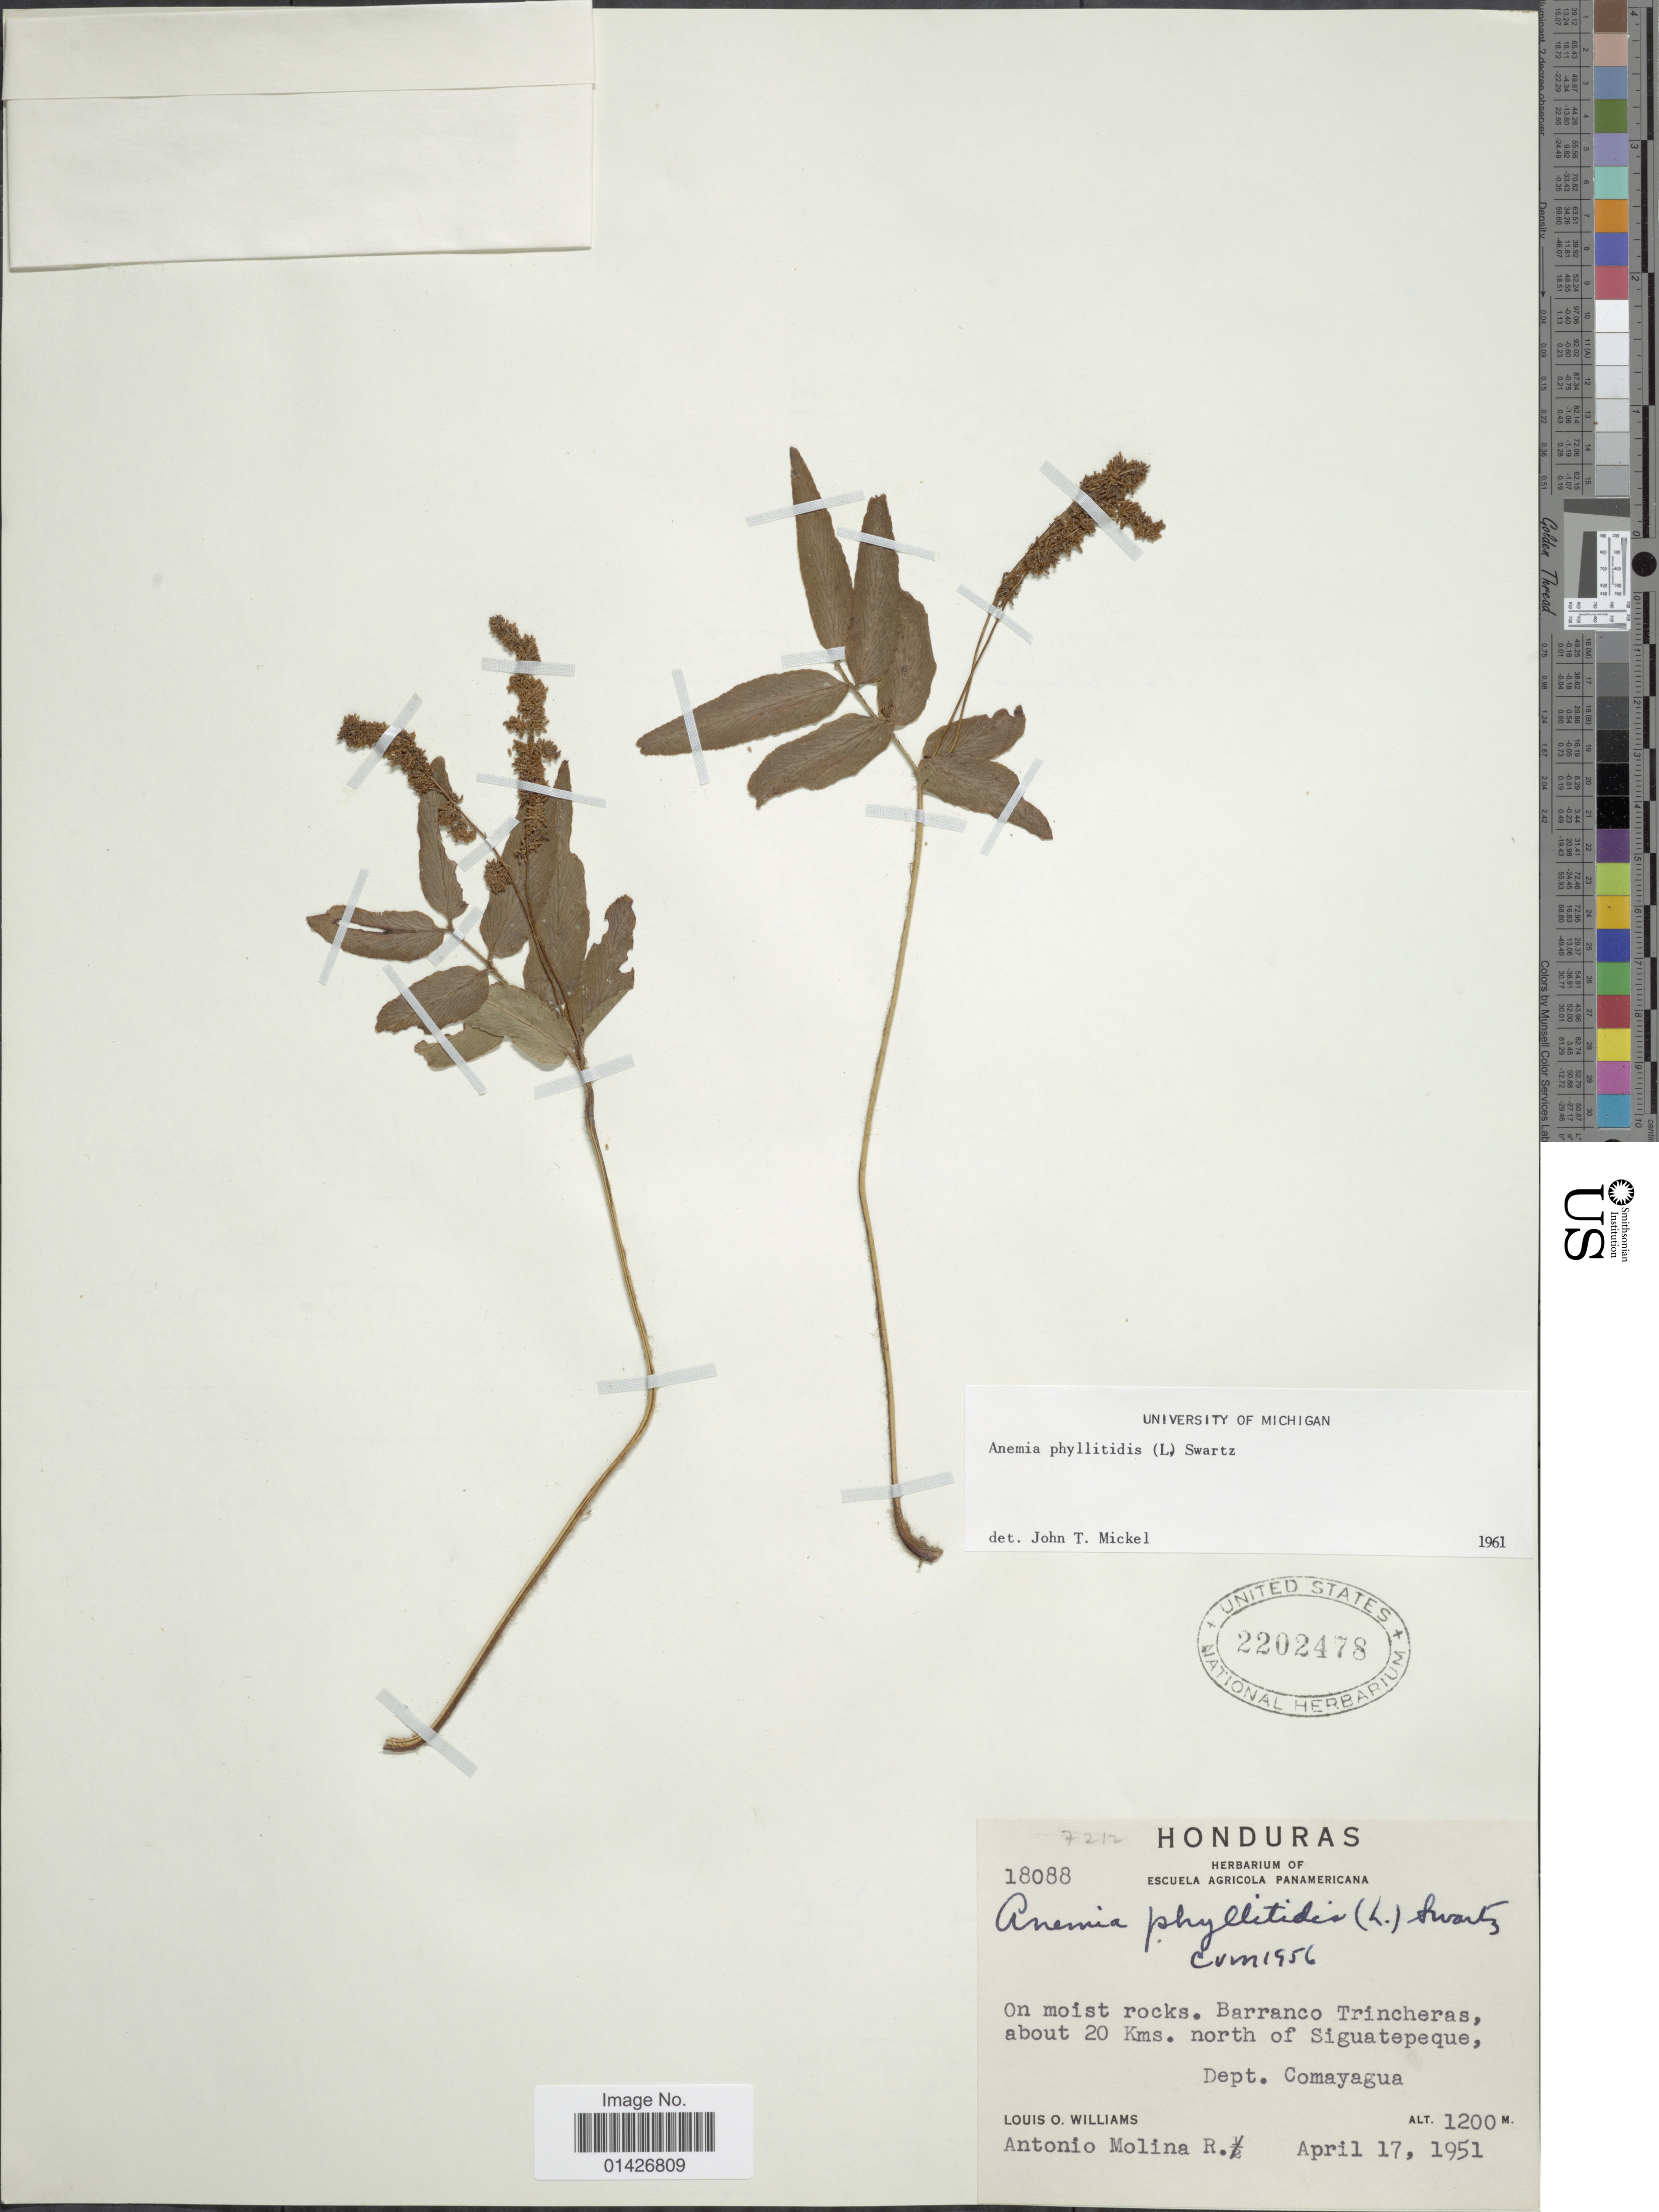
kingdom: Plantae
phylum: Tracheophyta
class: Polypodiopsida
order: Schizaeales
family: Anemiaceae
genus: Anemia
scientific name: Anemia phyllitidis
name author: (L.) Sw.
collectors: L. O. Williams & A. Molina R.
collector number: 18088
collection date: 1951-04-17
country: Honduras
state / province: Comayagua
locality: Barranco Tricheras, about 20 Kms north of Siguatepec,Dept Comayagua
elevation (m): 1200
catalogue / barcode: US 2202478